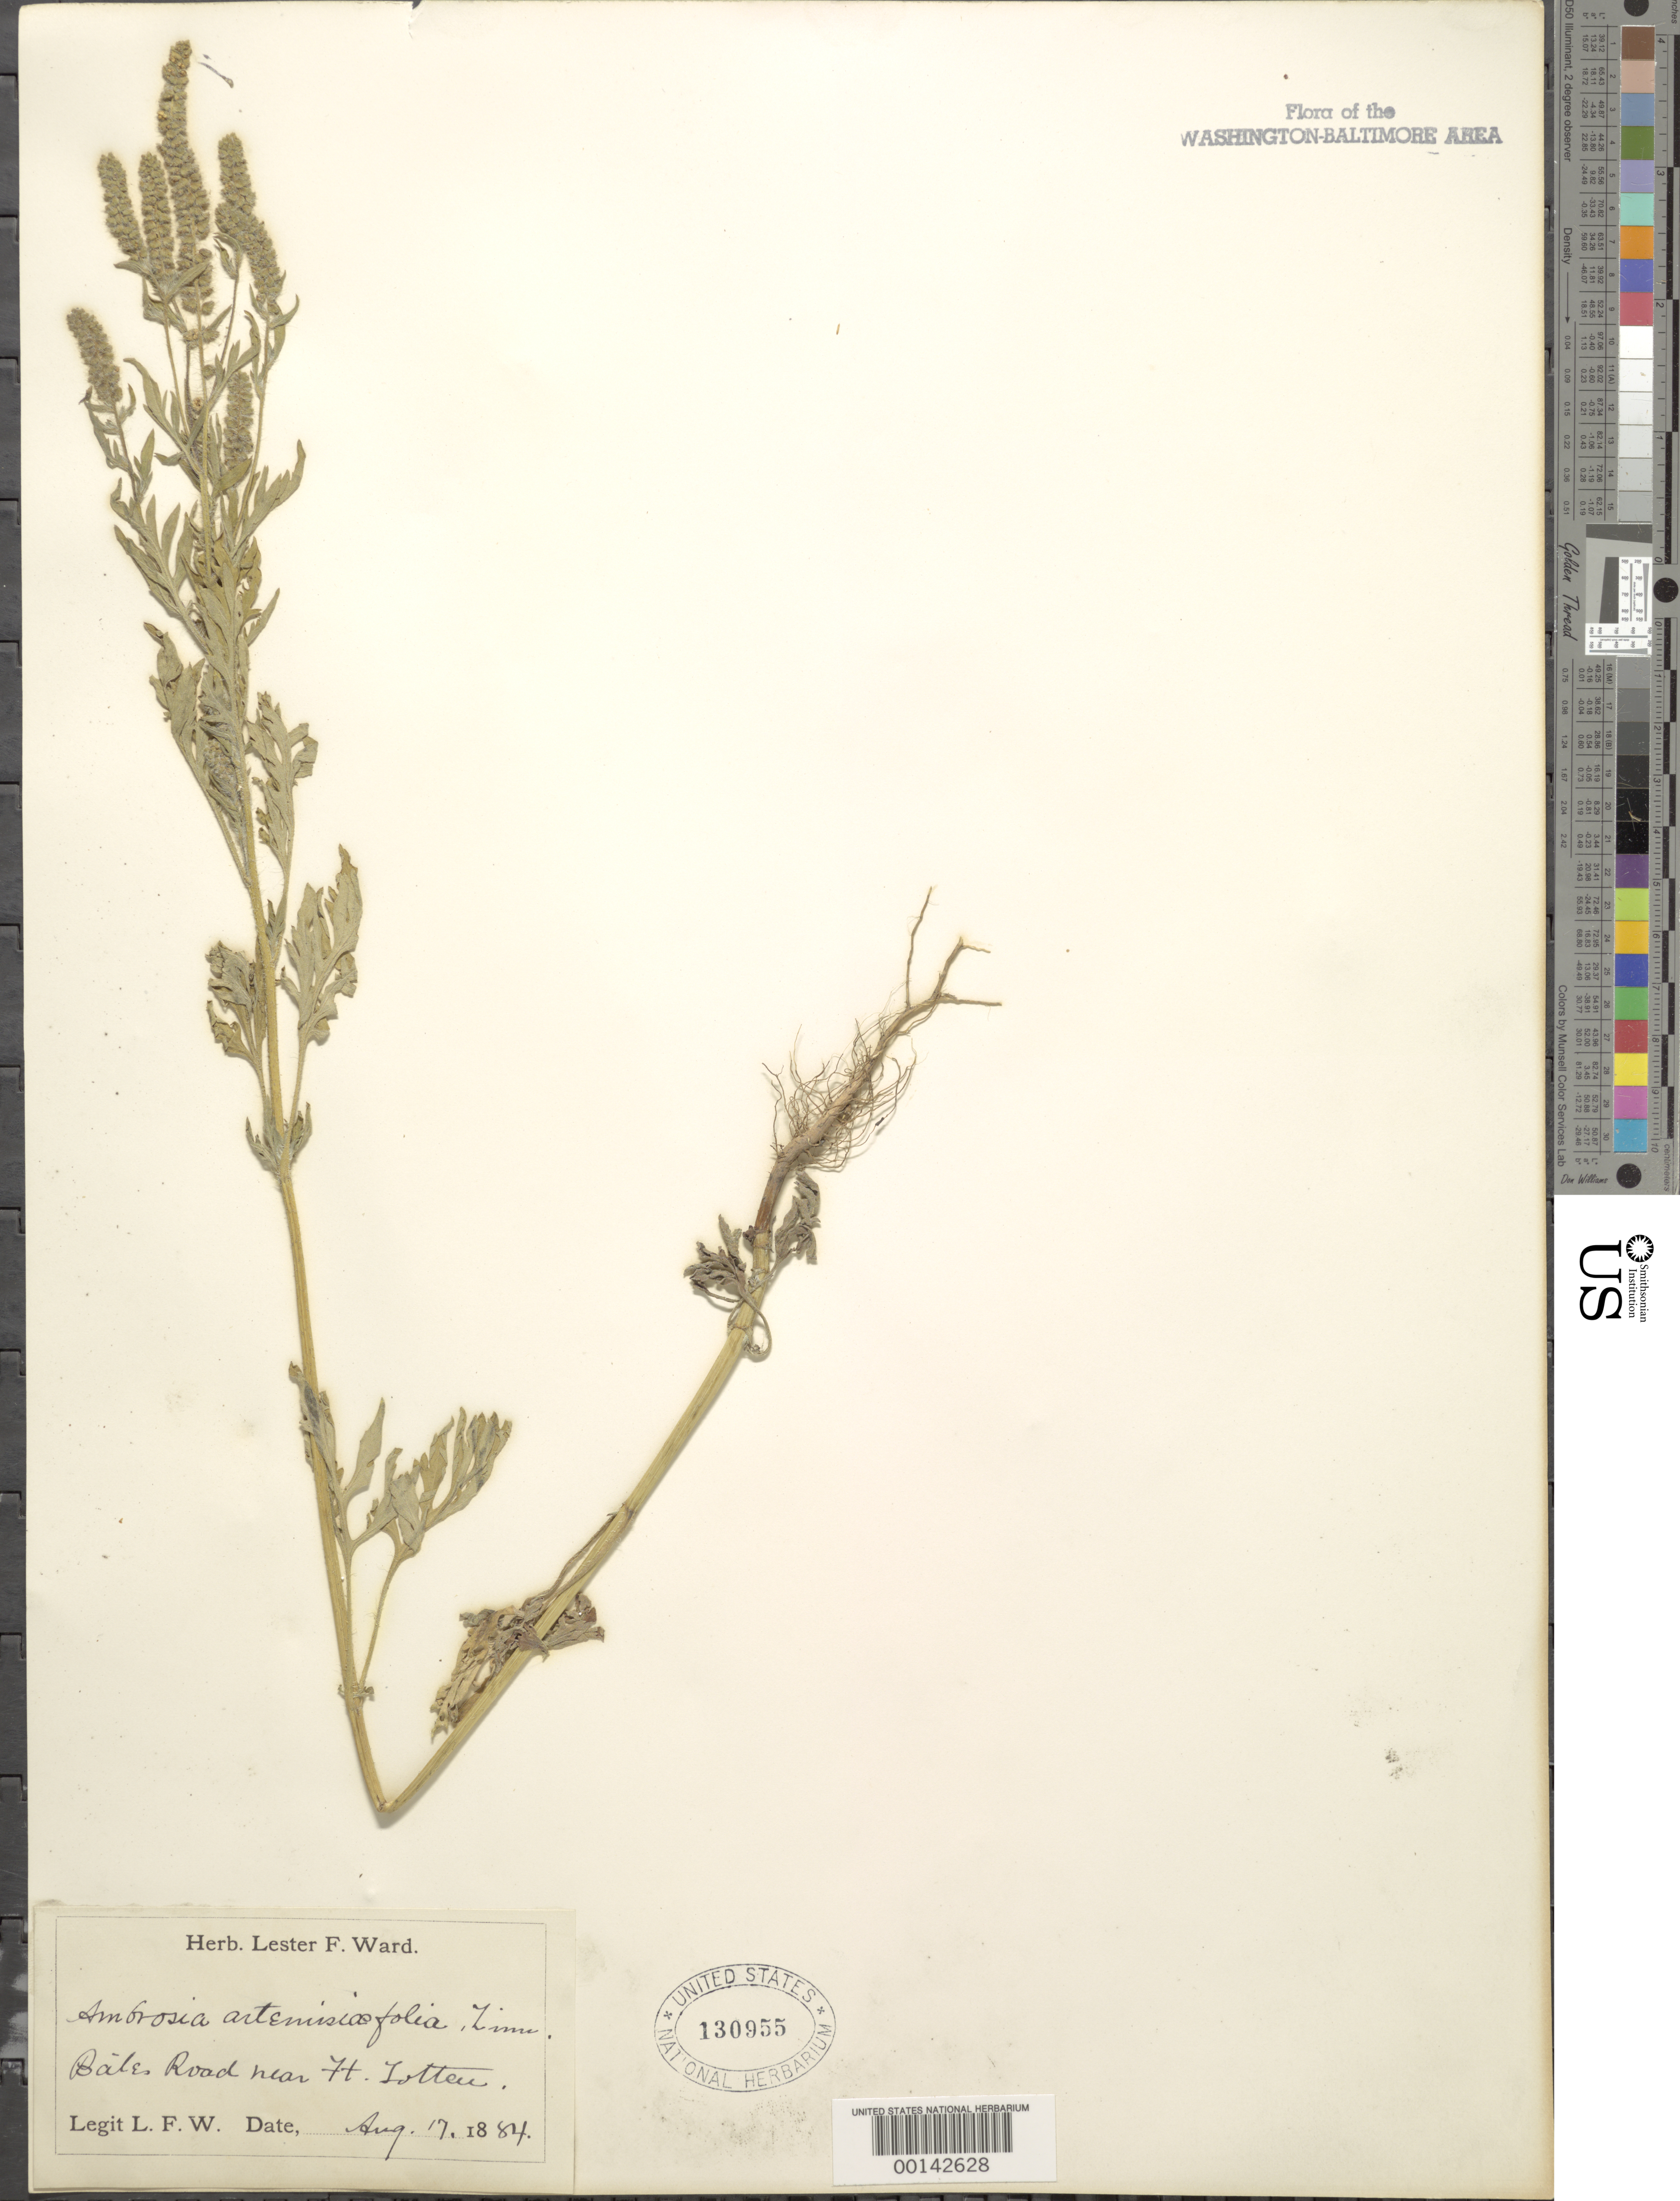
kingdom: Plantae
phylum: Tracheophyta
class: Magnoliopsida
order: Asterales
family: Asteraceae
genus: Ambrosia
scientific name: Ambrosia artemisiifolia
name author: L.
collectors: L. F. Ward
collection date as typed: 17 Aug 1884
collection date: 1884-08-17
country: United States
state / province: District of Columbia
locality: Baileys Road near Ft. Totten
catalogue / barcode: US 130955